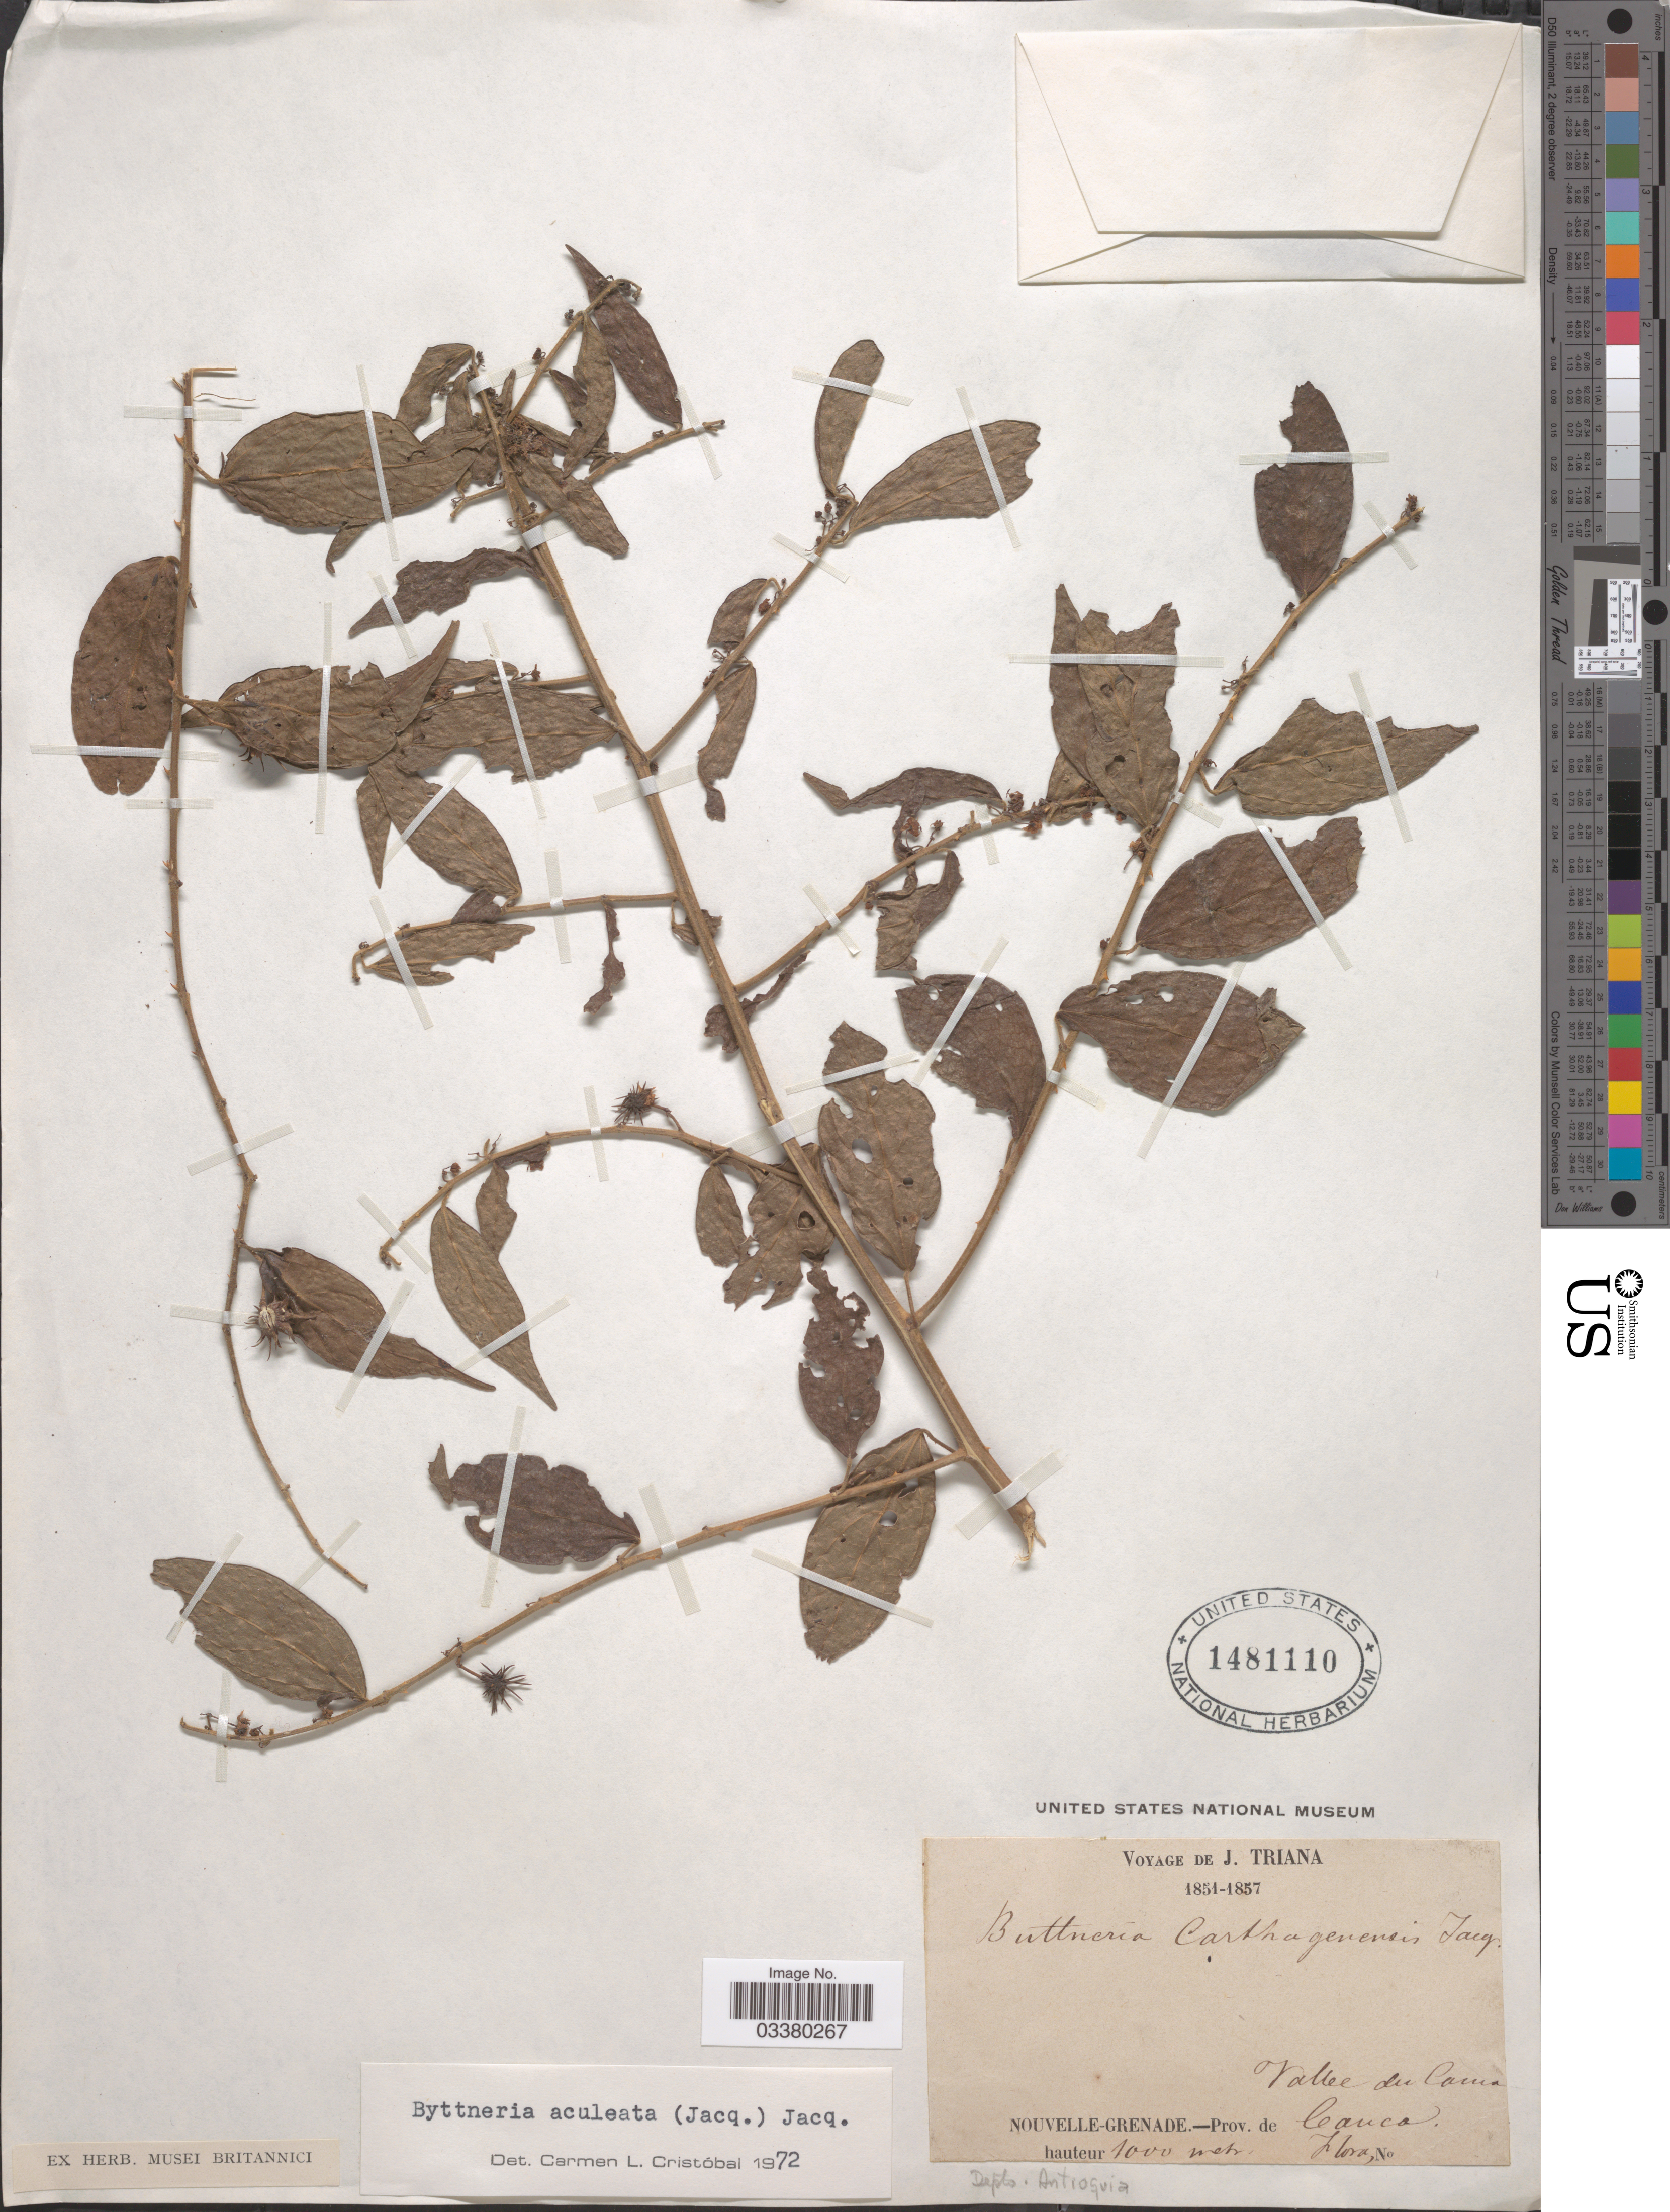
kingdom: Plantae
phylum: Tracheophyta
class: Magnoliopsida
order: Malvales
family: Malvaceae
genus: Byttneria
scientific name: Byttneria aculeata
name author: (Jacq.) Jacq.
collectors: J. Triana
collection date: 1851/1857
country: Colombia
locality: Vallee du Cauca. Prov. de Cauca. Depto. Antioquia.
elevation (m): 1000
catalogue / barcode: US 1481110